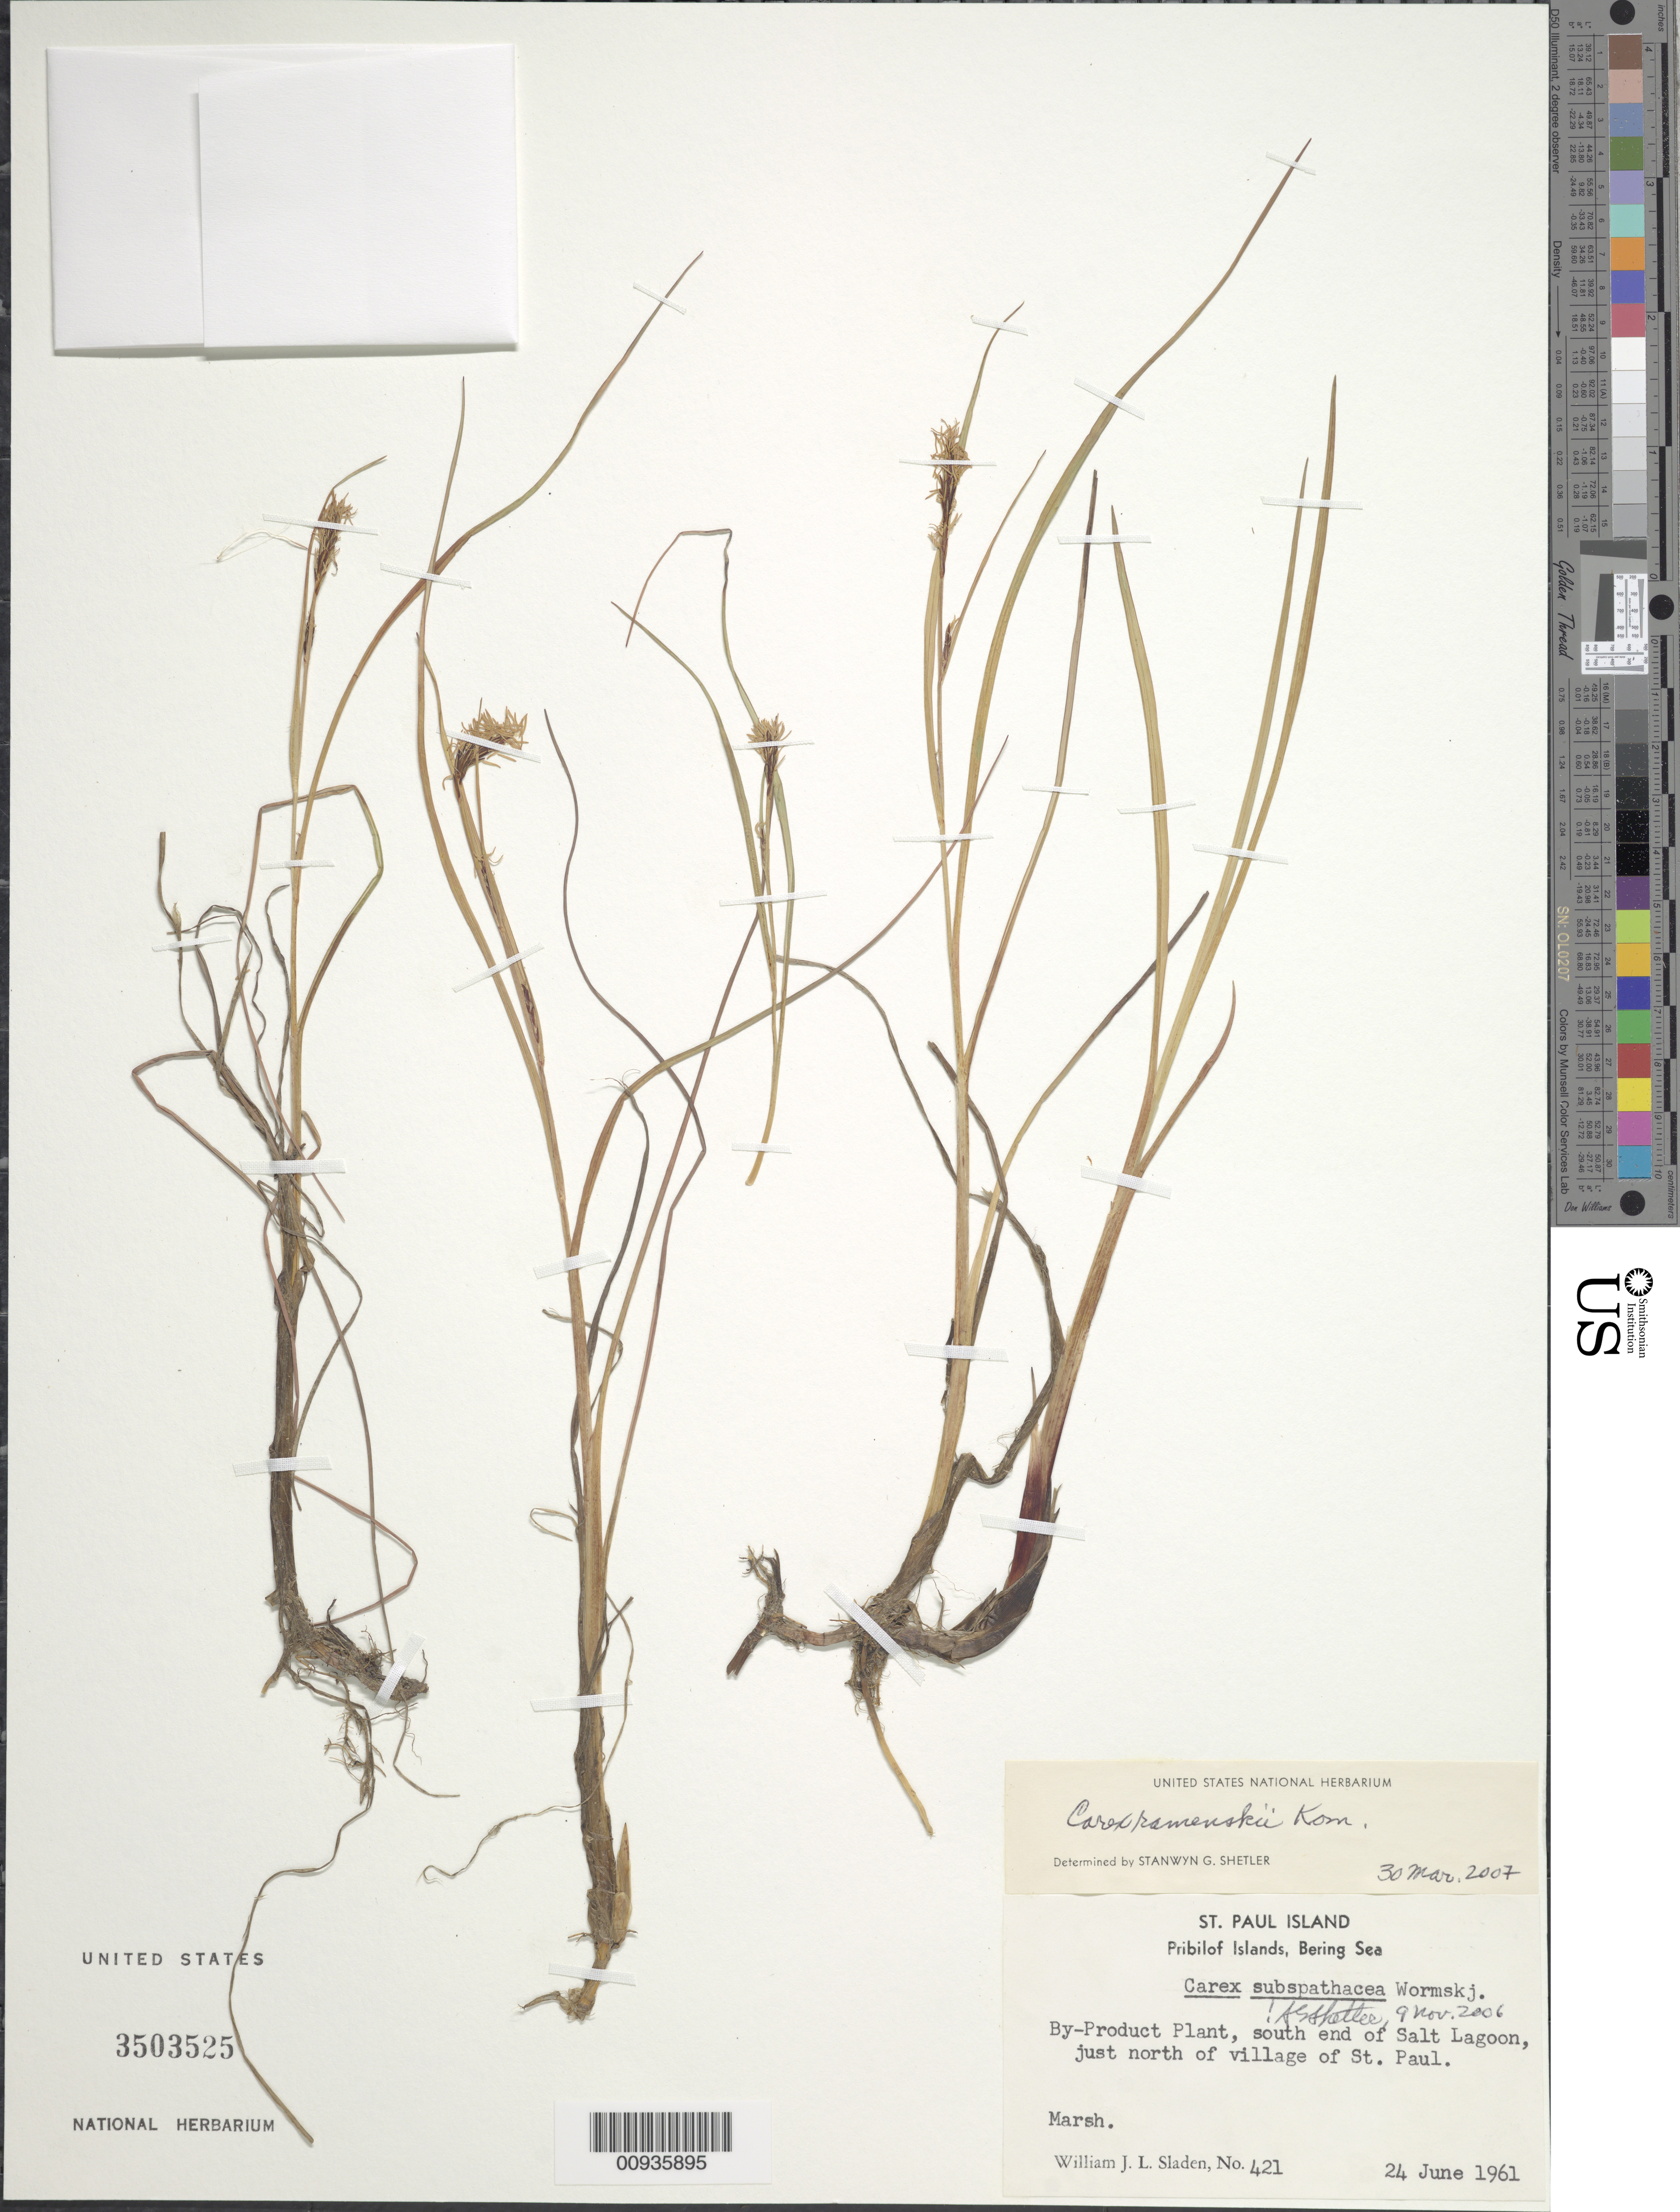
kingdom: Plantae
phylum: Tracheophyta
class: Liliopsida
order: Poales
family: Cyperaceae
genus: Carex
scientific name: Carex ramenskii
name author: Kom.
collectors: W. Sladen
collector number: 421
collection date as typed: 24 Jun 1961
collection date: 1961-06-24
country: United States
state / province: Alaska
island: St. Paul Island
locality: By-Product Plant, S end of Salt Lagoon, just N of village of St. Paul, Bering Sea, Pribilof Islands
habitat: Marsh.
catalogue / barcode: US 3503525